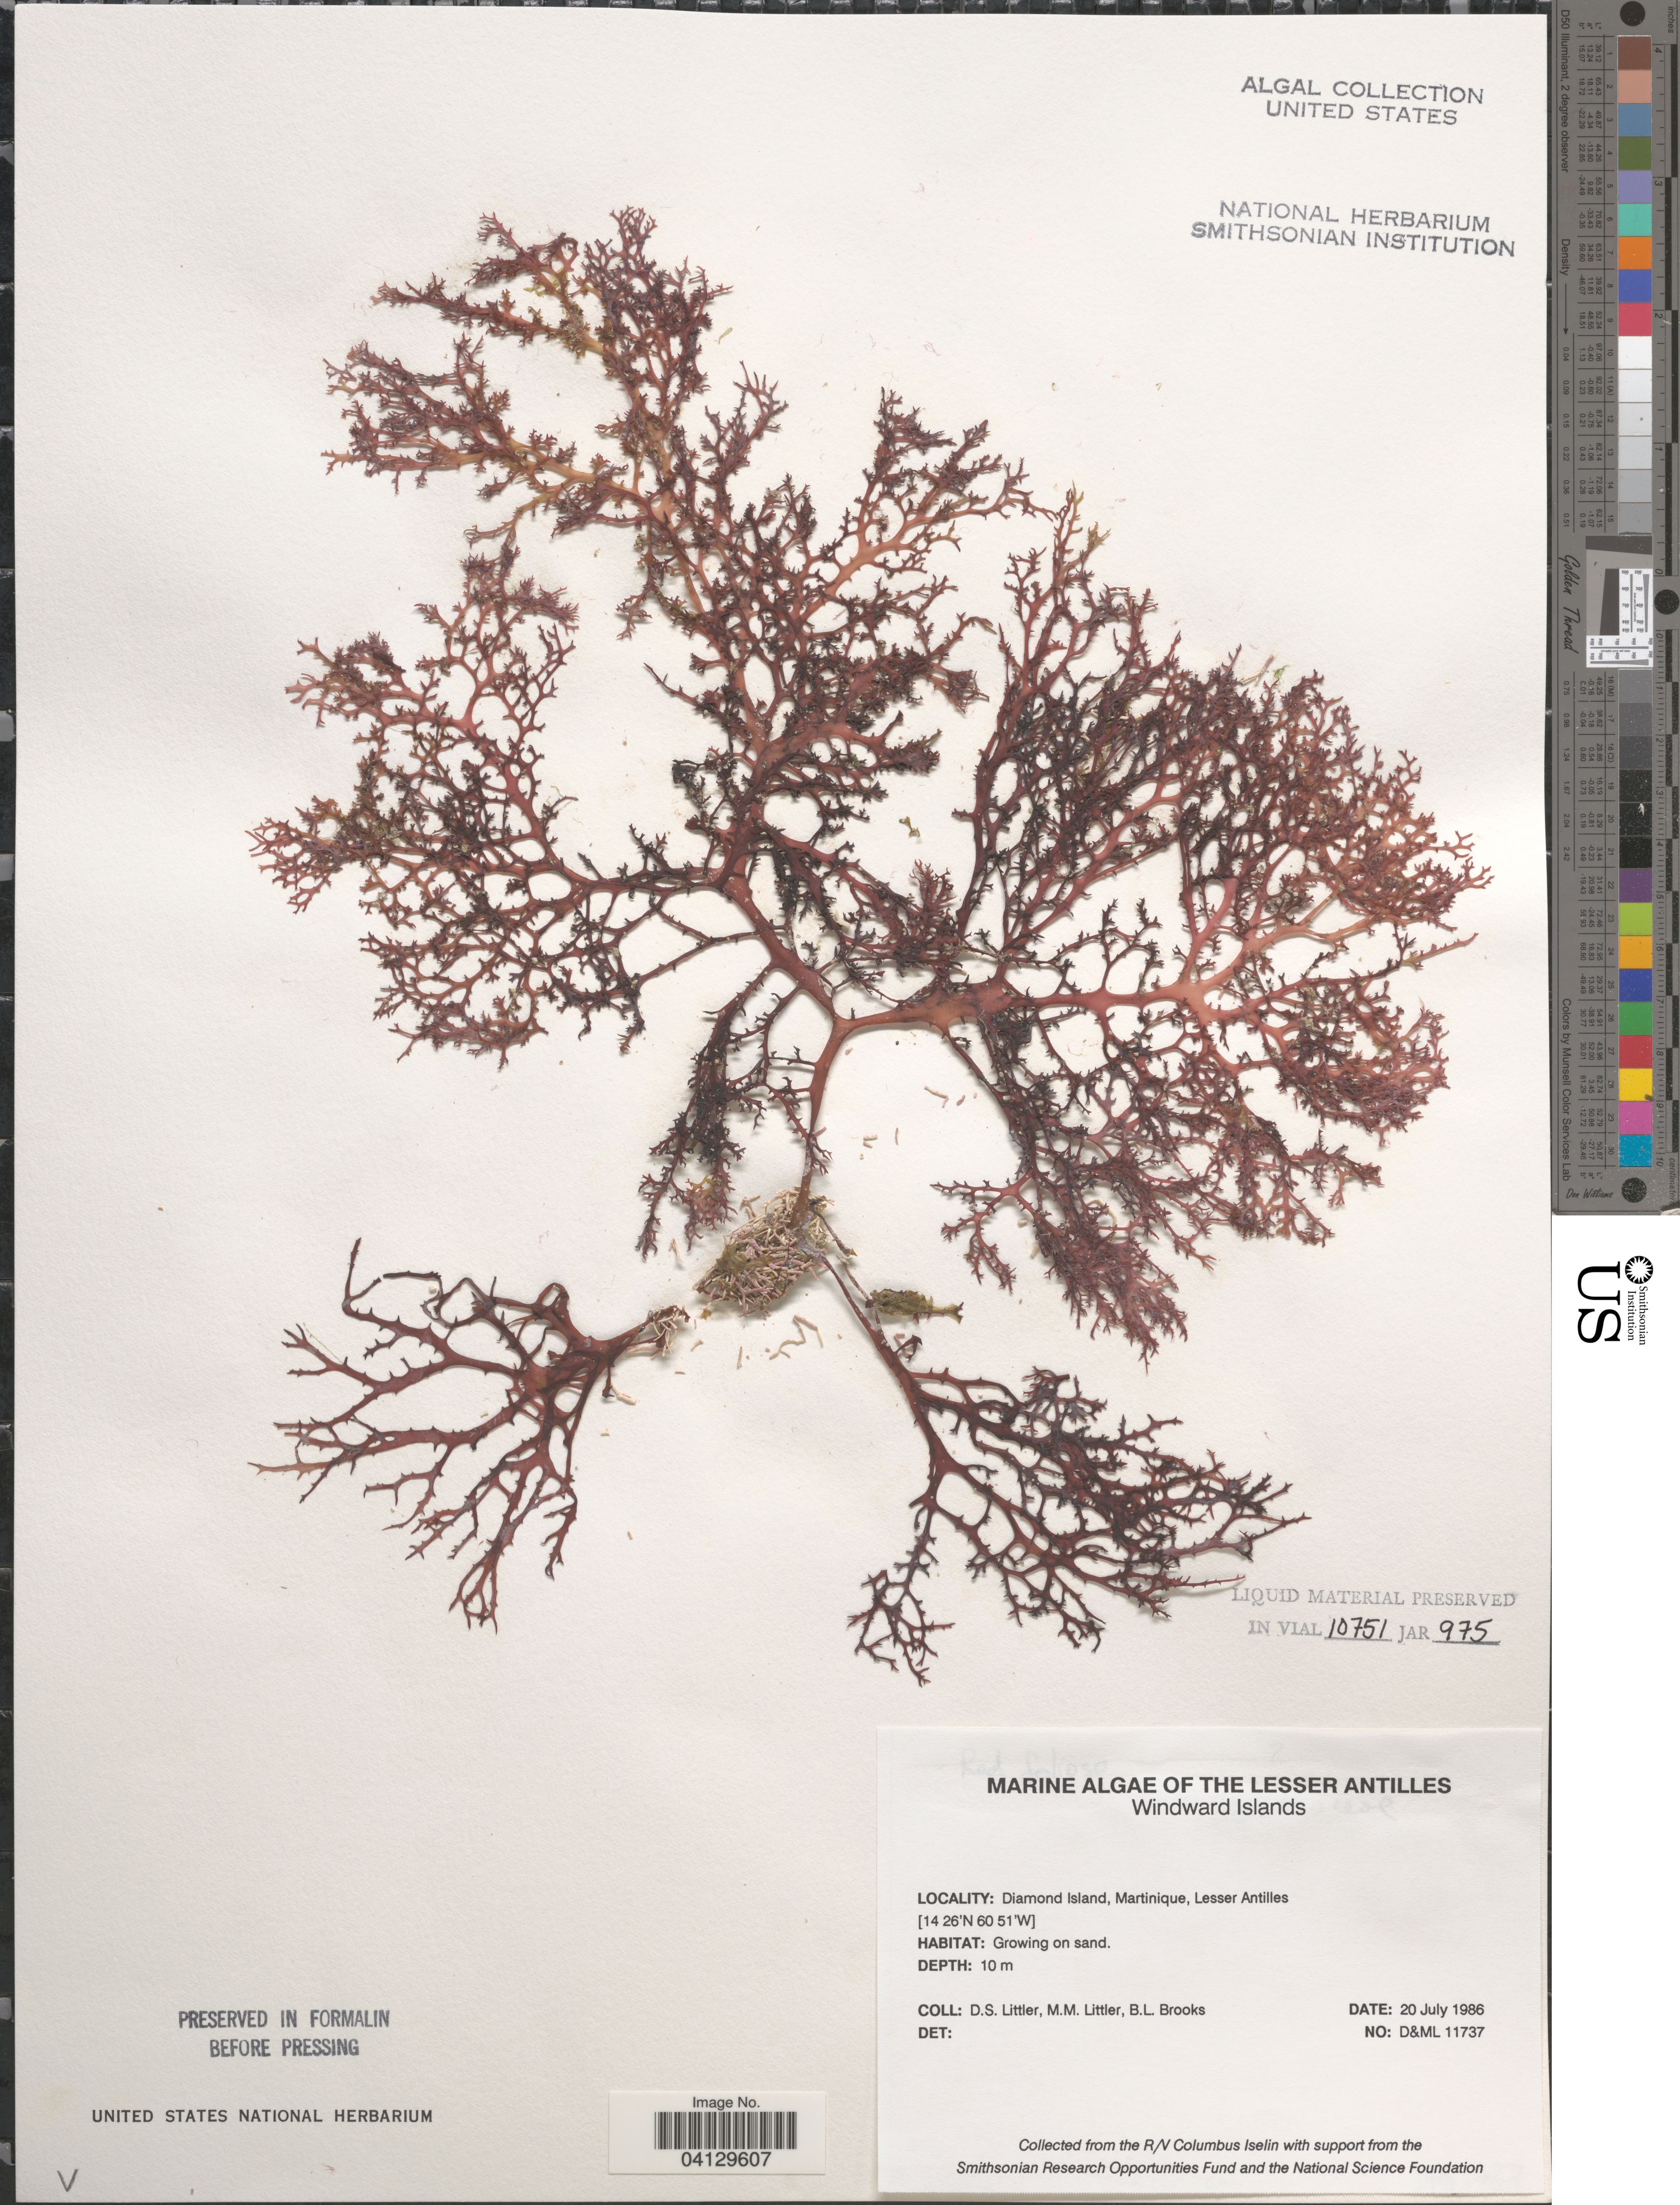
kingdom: Plantae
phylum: Rhodophyta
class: Florideophyceae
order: Corallinales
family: Corallinaceae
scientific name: Crustose Coralline Algae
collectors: D. S. Littler & B. Brooks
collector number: D&ML11737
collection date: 1986-07-20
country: Martinique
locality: The Lesser Antilles. Windward Islands. Diamond Island.